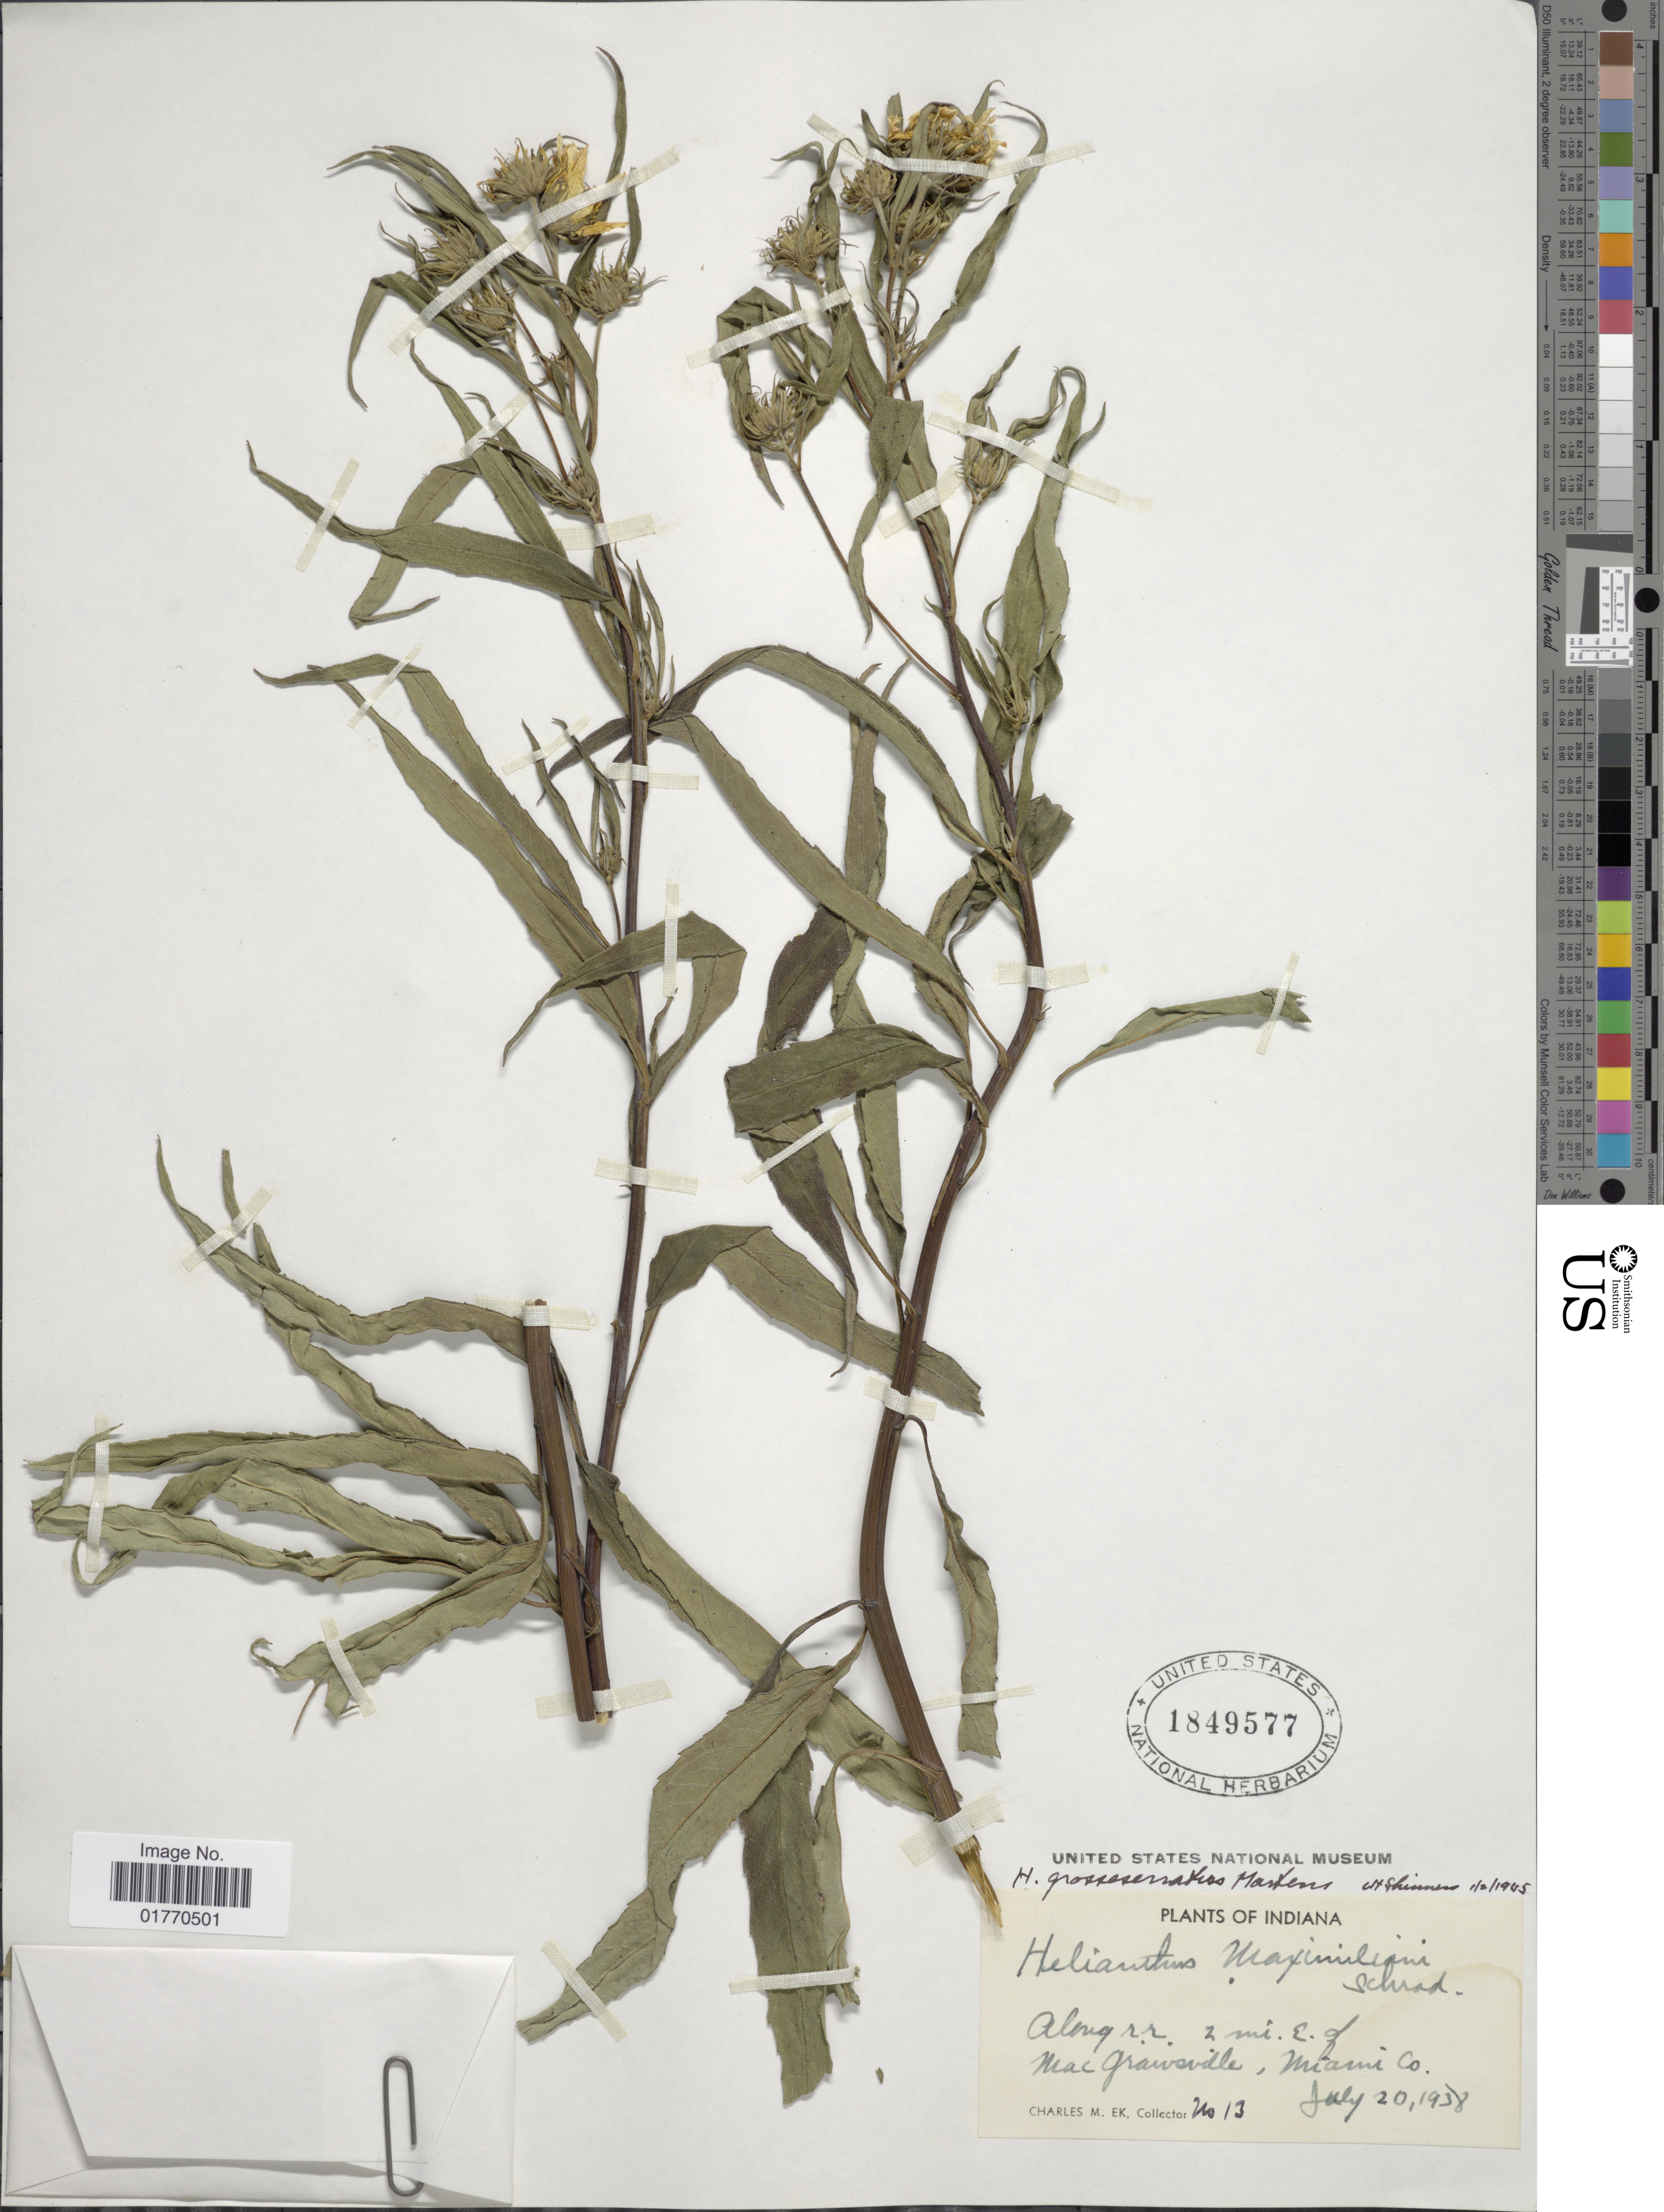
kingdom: Plantae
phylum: Tracheophyta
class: Magnoliopsida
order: Asterales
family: Asteraceae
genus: Helianthus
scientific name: Helianthus grosseserratus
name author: M. Martens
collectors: C. Ek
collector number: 13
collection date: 1938-07-20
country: United States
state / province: Indiana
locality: Along r.r. 2 mi. E. of Mac Grainsville, Miami Co.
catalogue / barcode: US 1849577